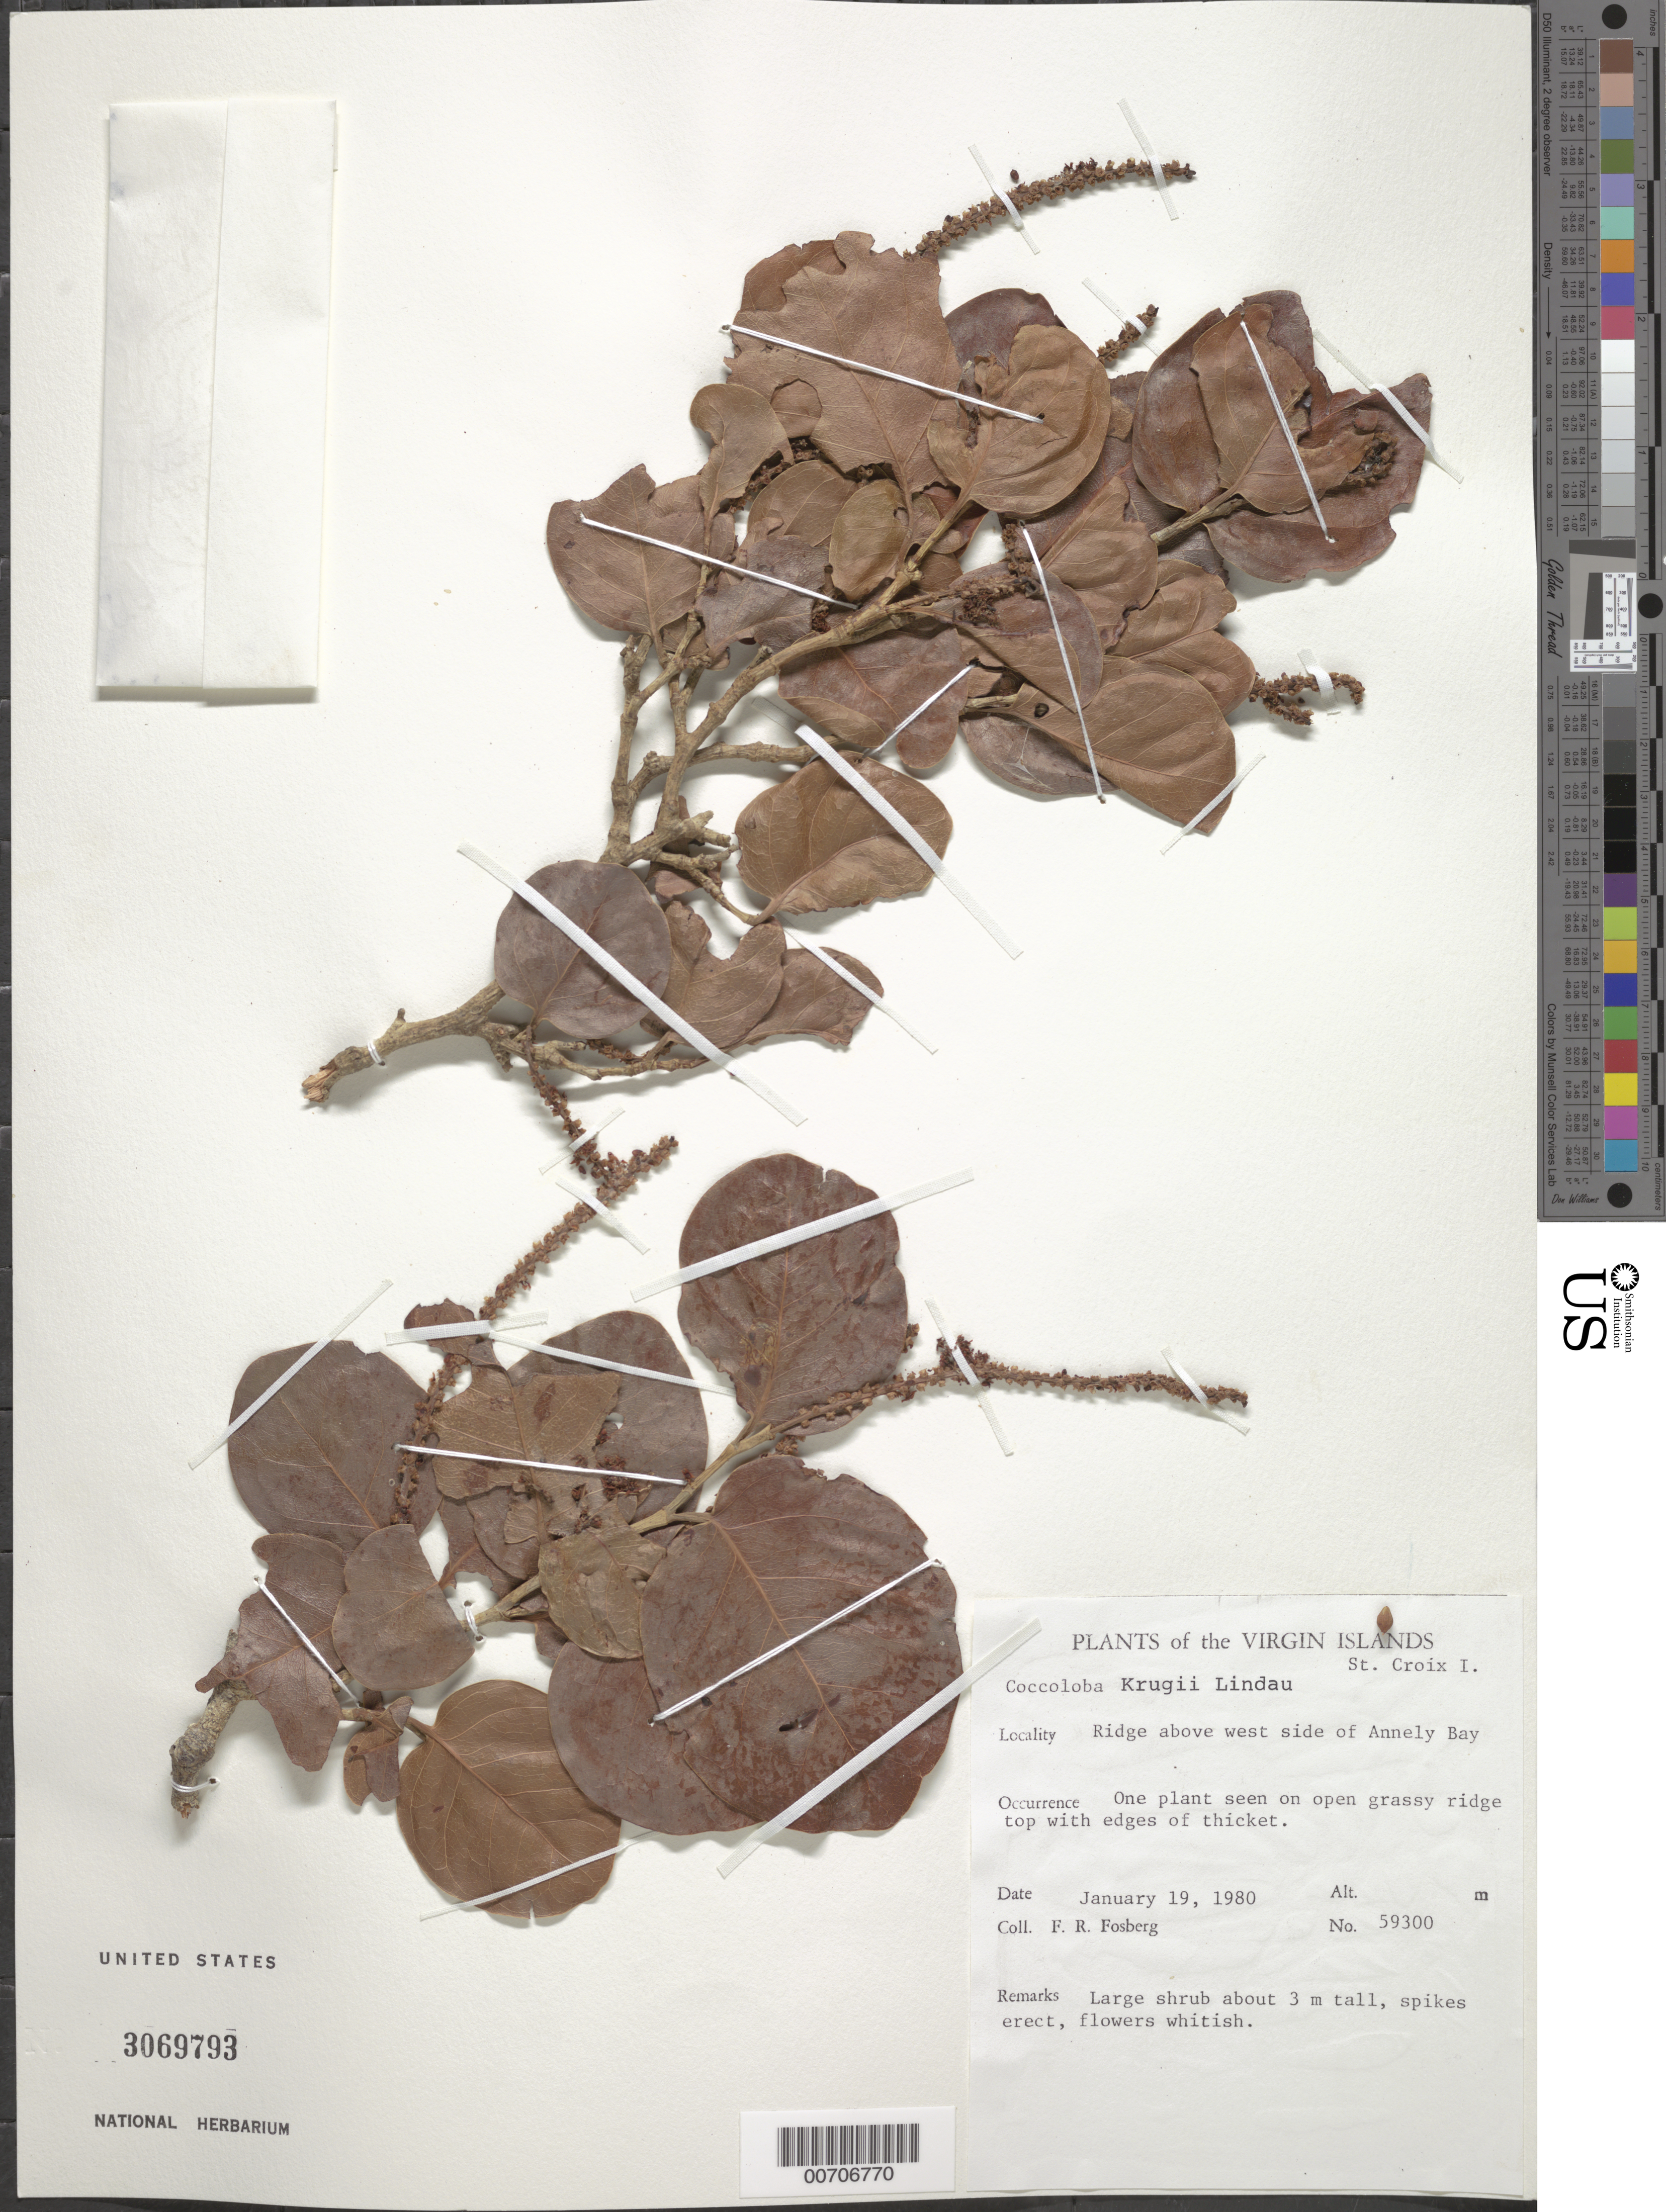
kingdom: Plantae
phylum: Tracheophyta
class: Magnoliopsida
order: Caryophyllales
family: Polygonaceae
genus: Coccoloba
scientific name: Coccoloba krugii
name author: Lindau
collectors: F. R. Fosberg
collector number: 59300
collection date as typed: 19 Jan 1980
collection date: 1980-01-19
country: U.S. Virgin Islands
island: St. Croix Island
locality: Annely Bay, Ridge above W side of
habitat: One plant seen on open grassy ridge top w/edges of thicket.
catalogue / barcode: US 3069793